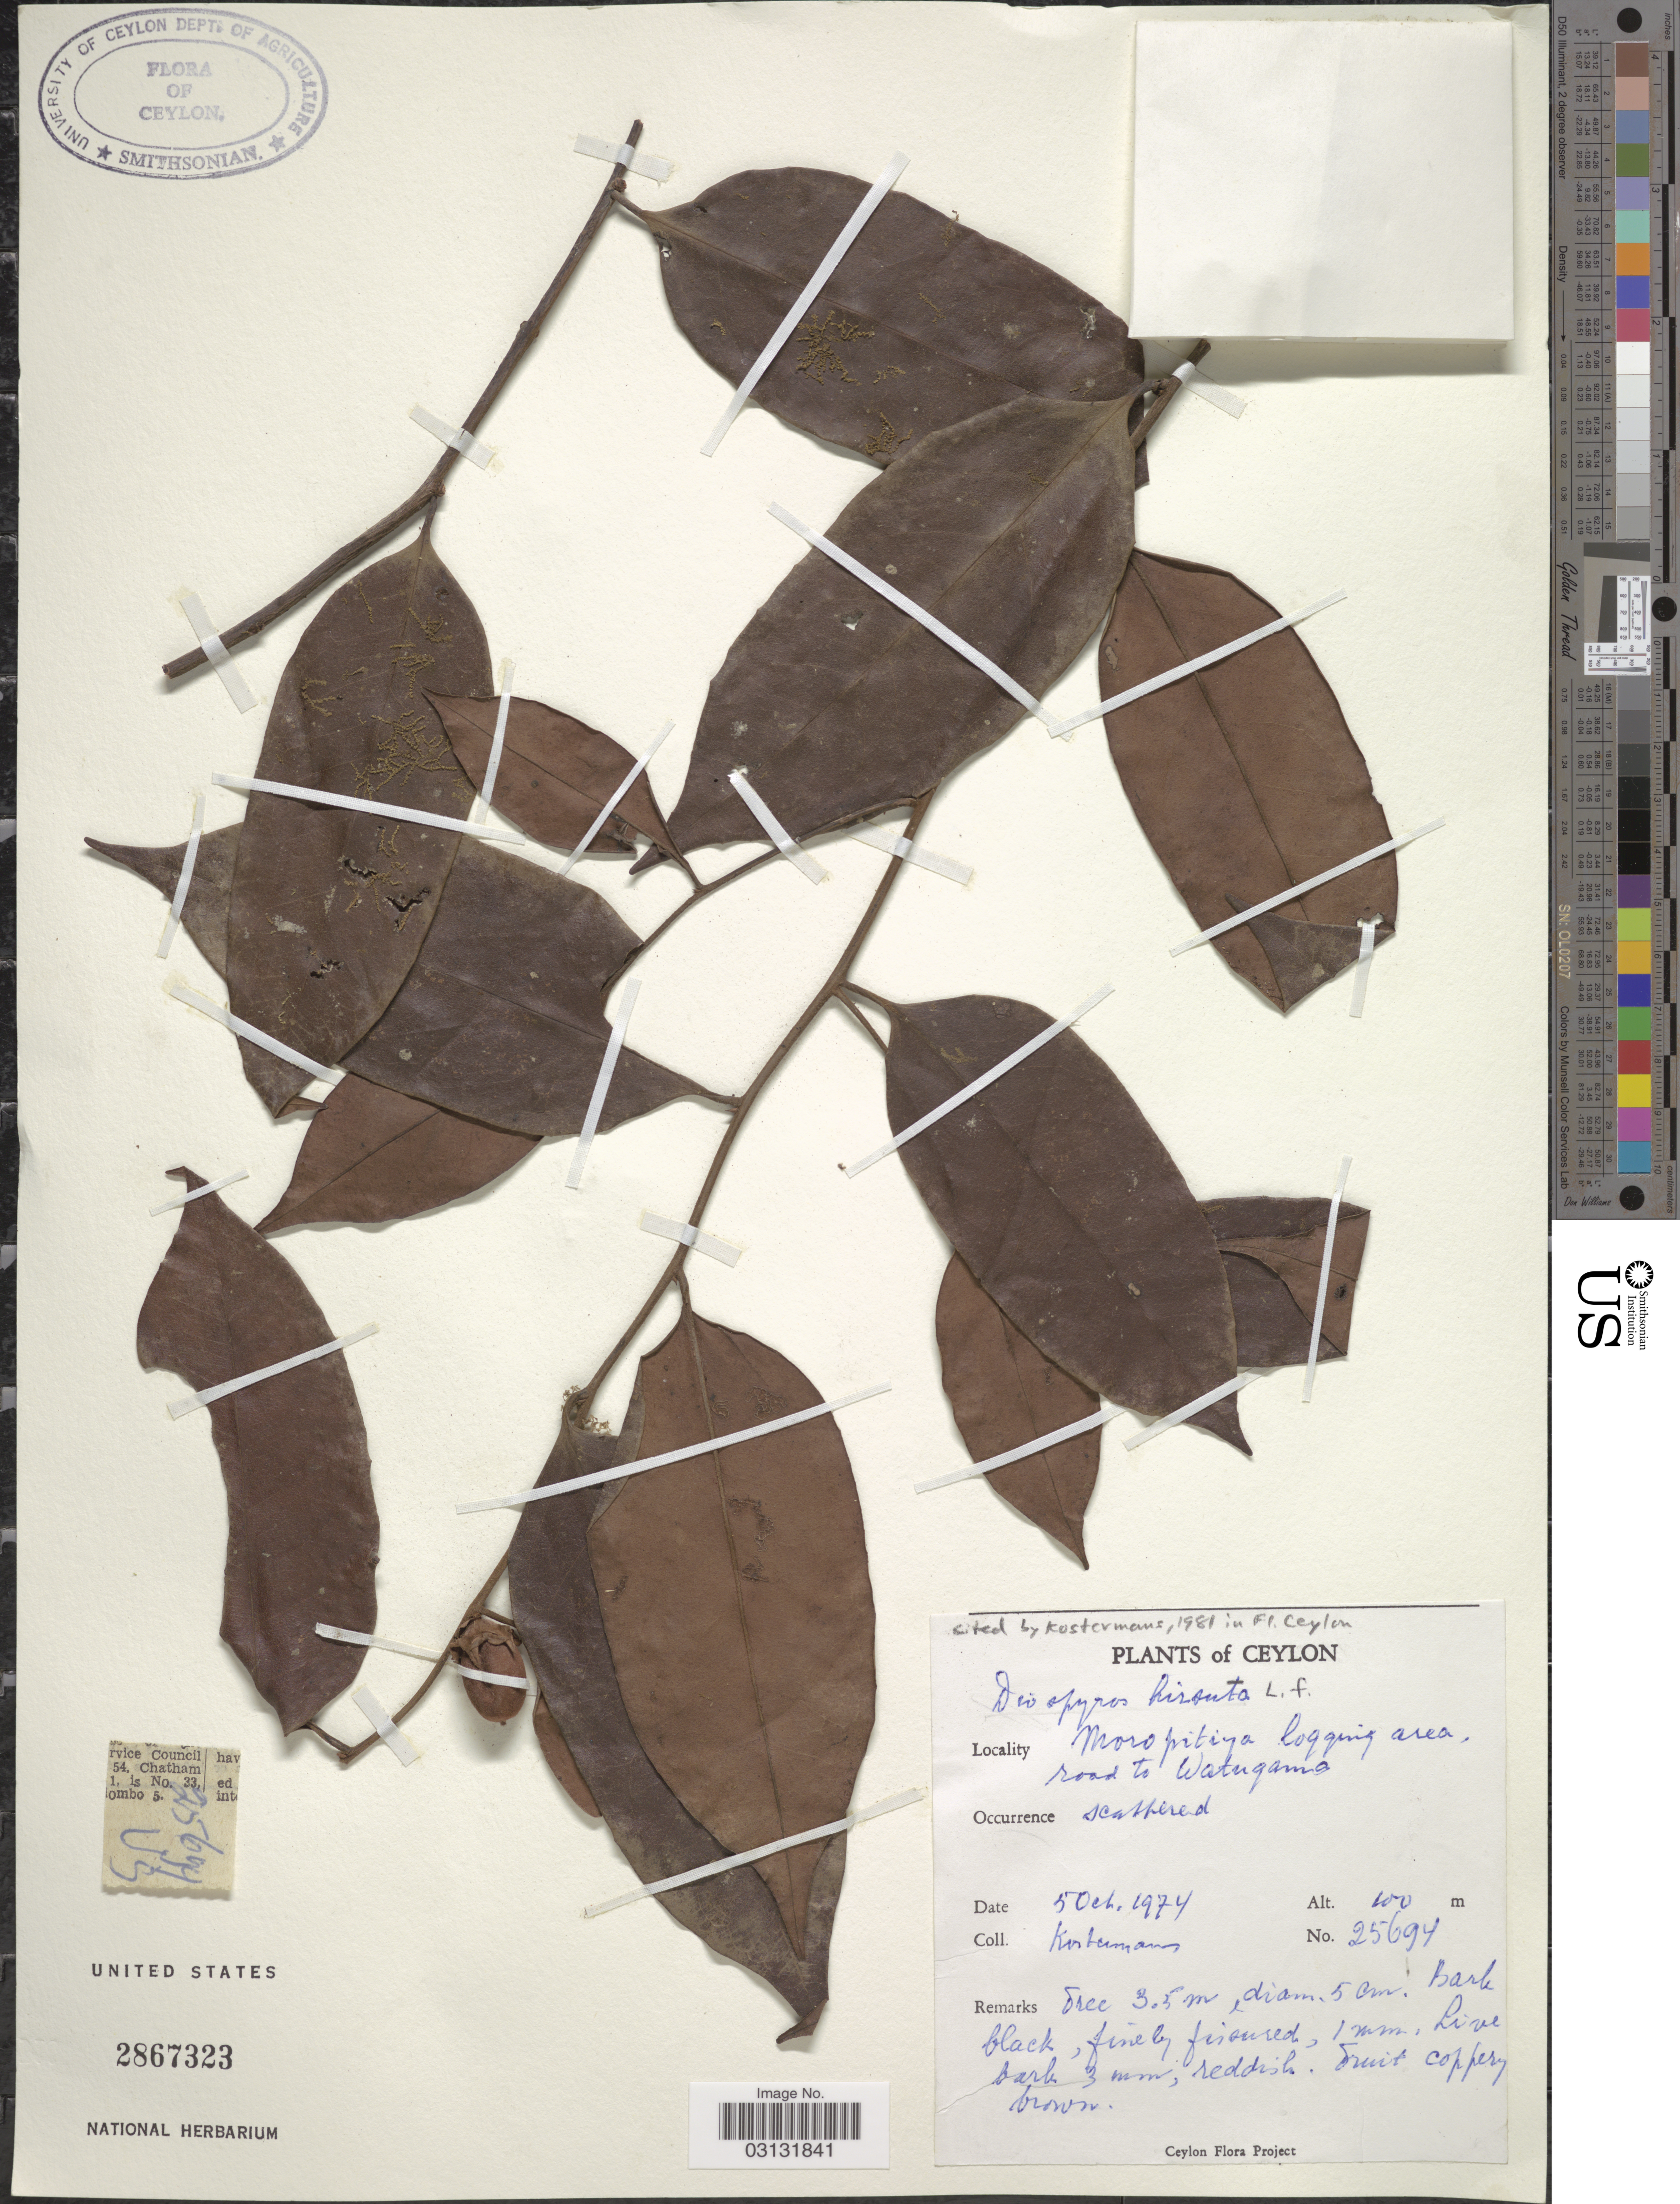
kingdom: Plantae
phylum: Tracheophyta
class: Magnoliopsida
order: Ericales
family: Ebenaceae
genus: Diospyros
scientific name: Diospyros hirsuta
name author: L. f.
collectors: Kostermans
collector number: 25694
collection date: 1974-10-05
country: Sri Lanka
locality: Ceylon. Moropitiya logging area, road to Watugama.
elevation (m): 100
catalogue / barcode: US 2867323